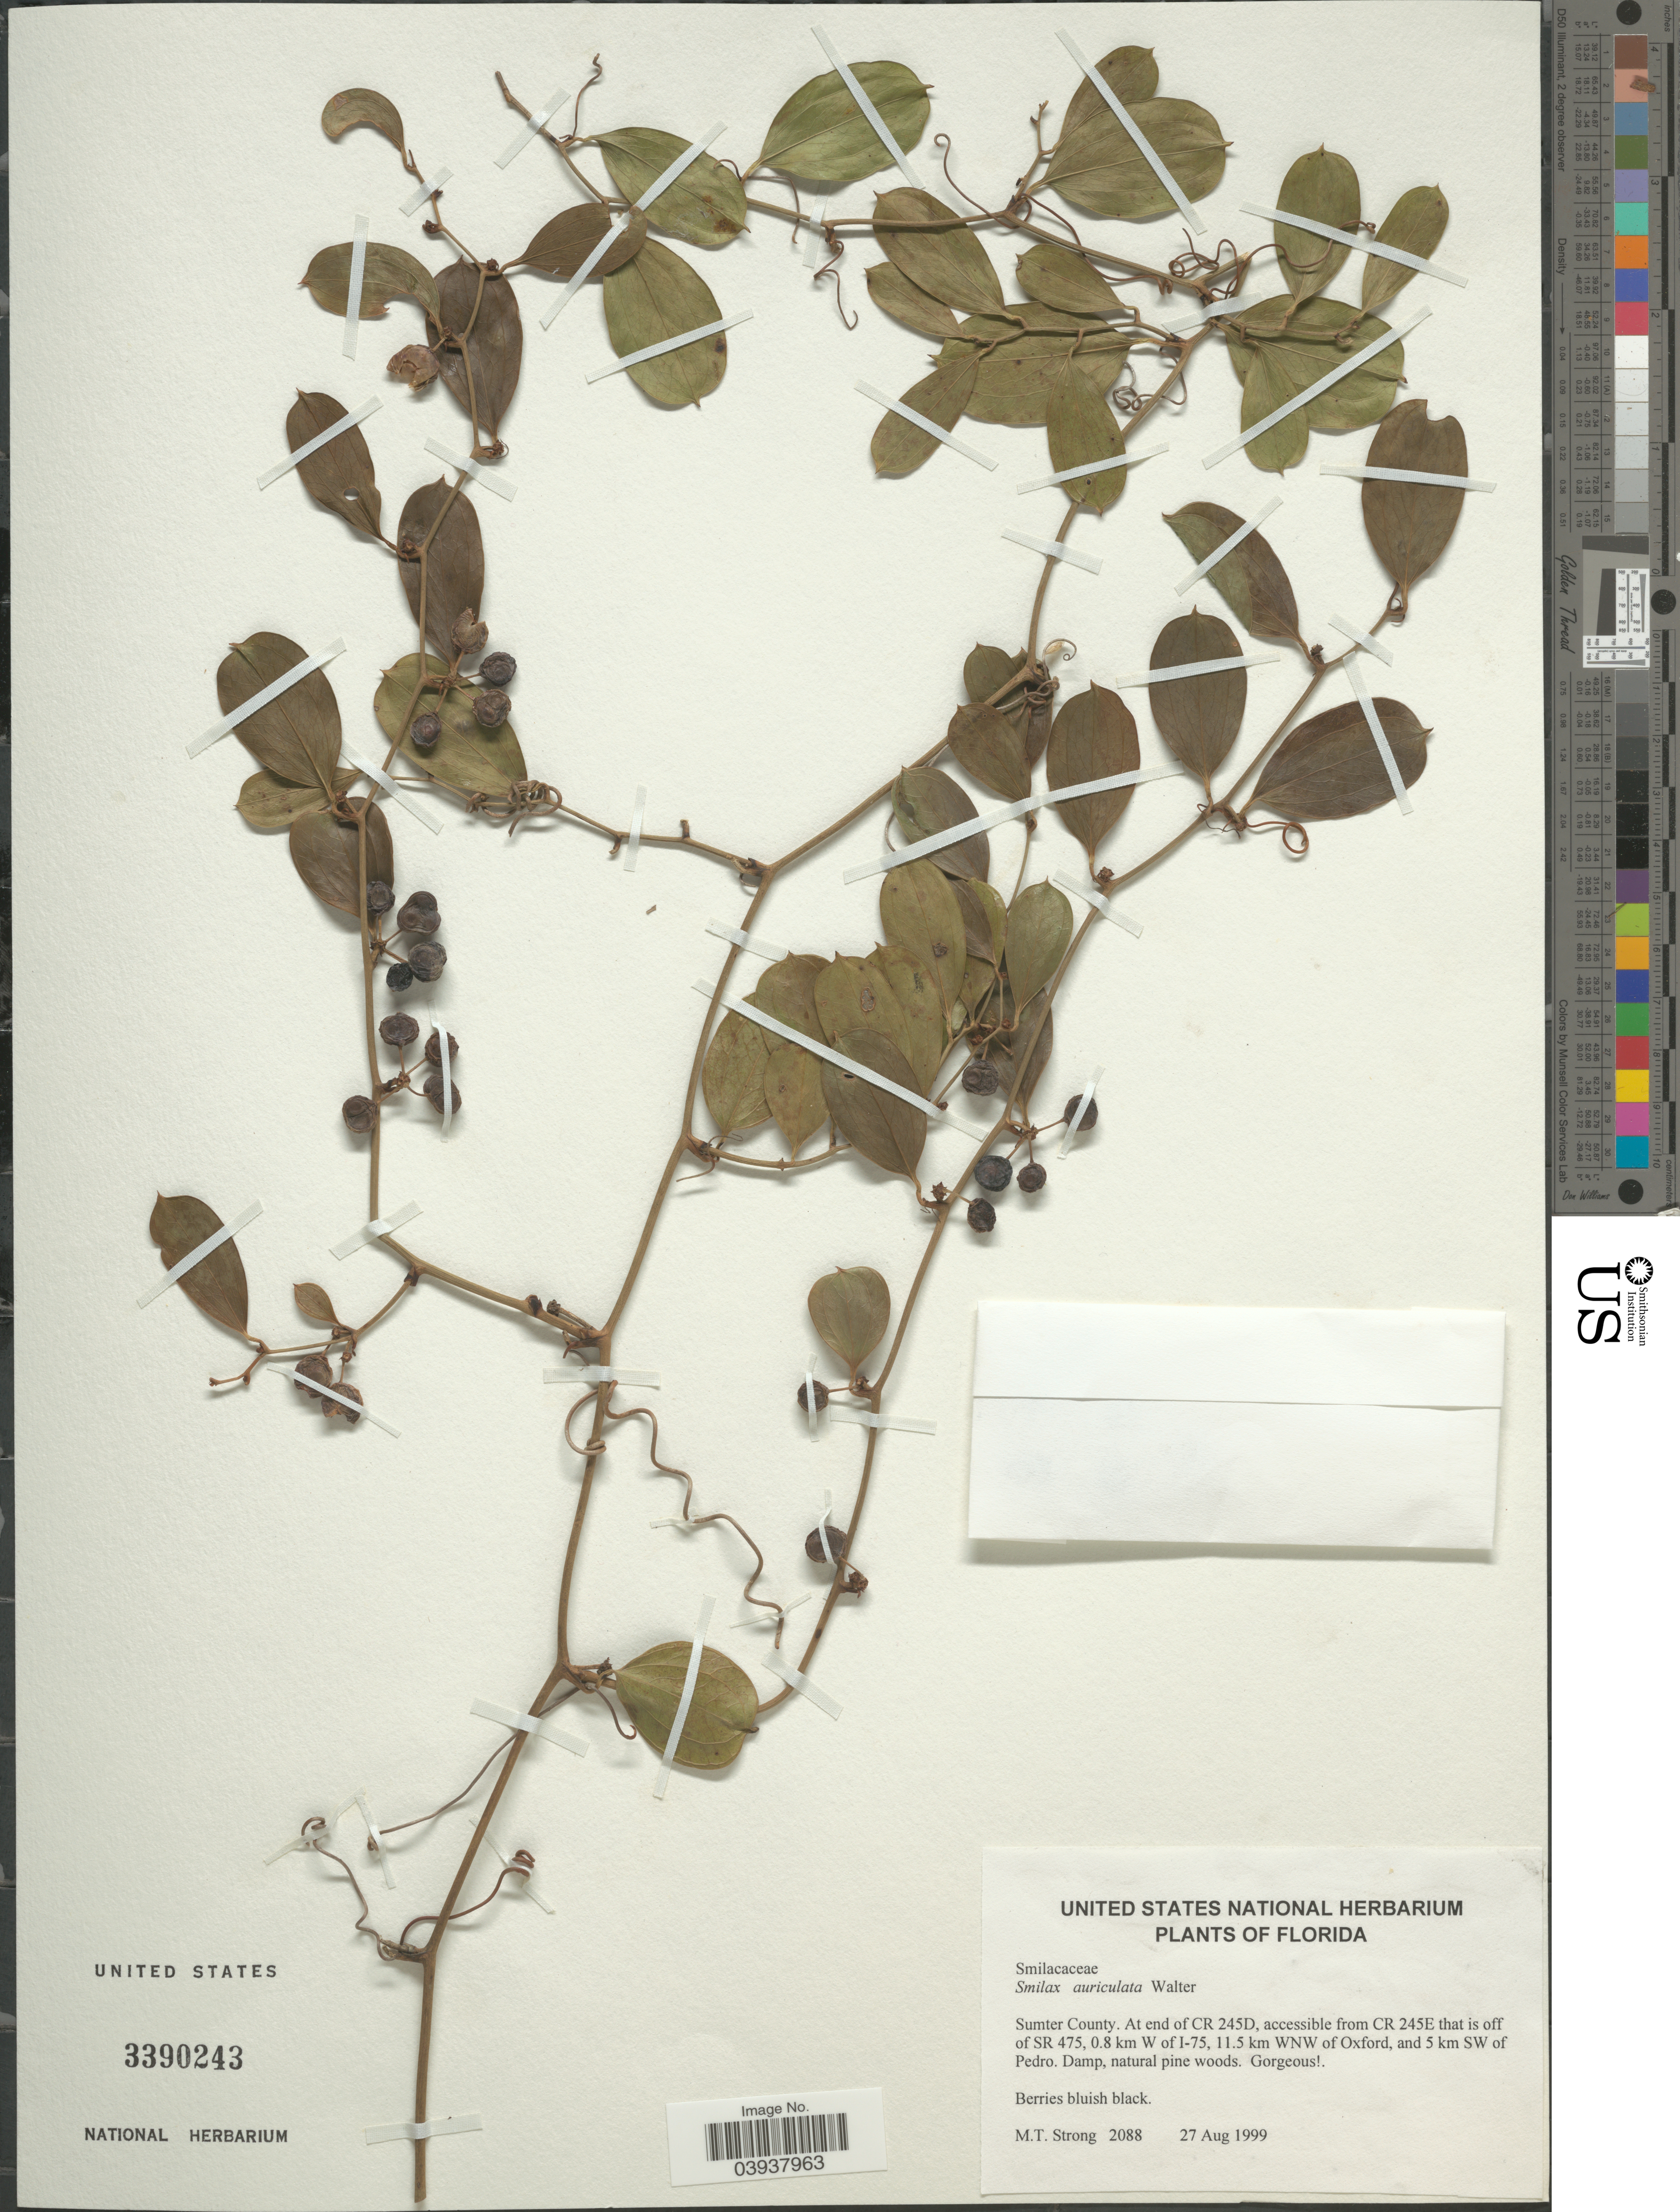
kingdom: Plantae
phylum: Tracheophyta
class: Liliopsida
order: Liliales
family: Smilacaceae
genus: Smilax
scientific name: Smilax auriculata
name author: Walter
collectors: M. T. Strong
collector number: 2088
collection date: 1999-08-27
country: United States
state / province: Florida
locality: Sumter County. At end of CR 245D, accessible from CR 245E that is off of SR 475, 0.8 km W of I-75, 11.5 km WNW of Oxford, and 5 km SW of Pedro.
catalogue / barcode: US 3390243